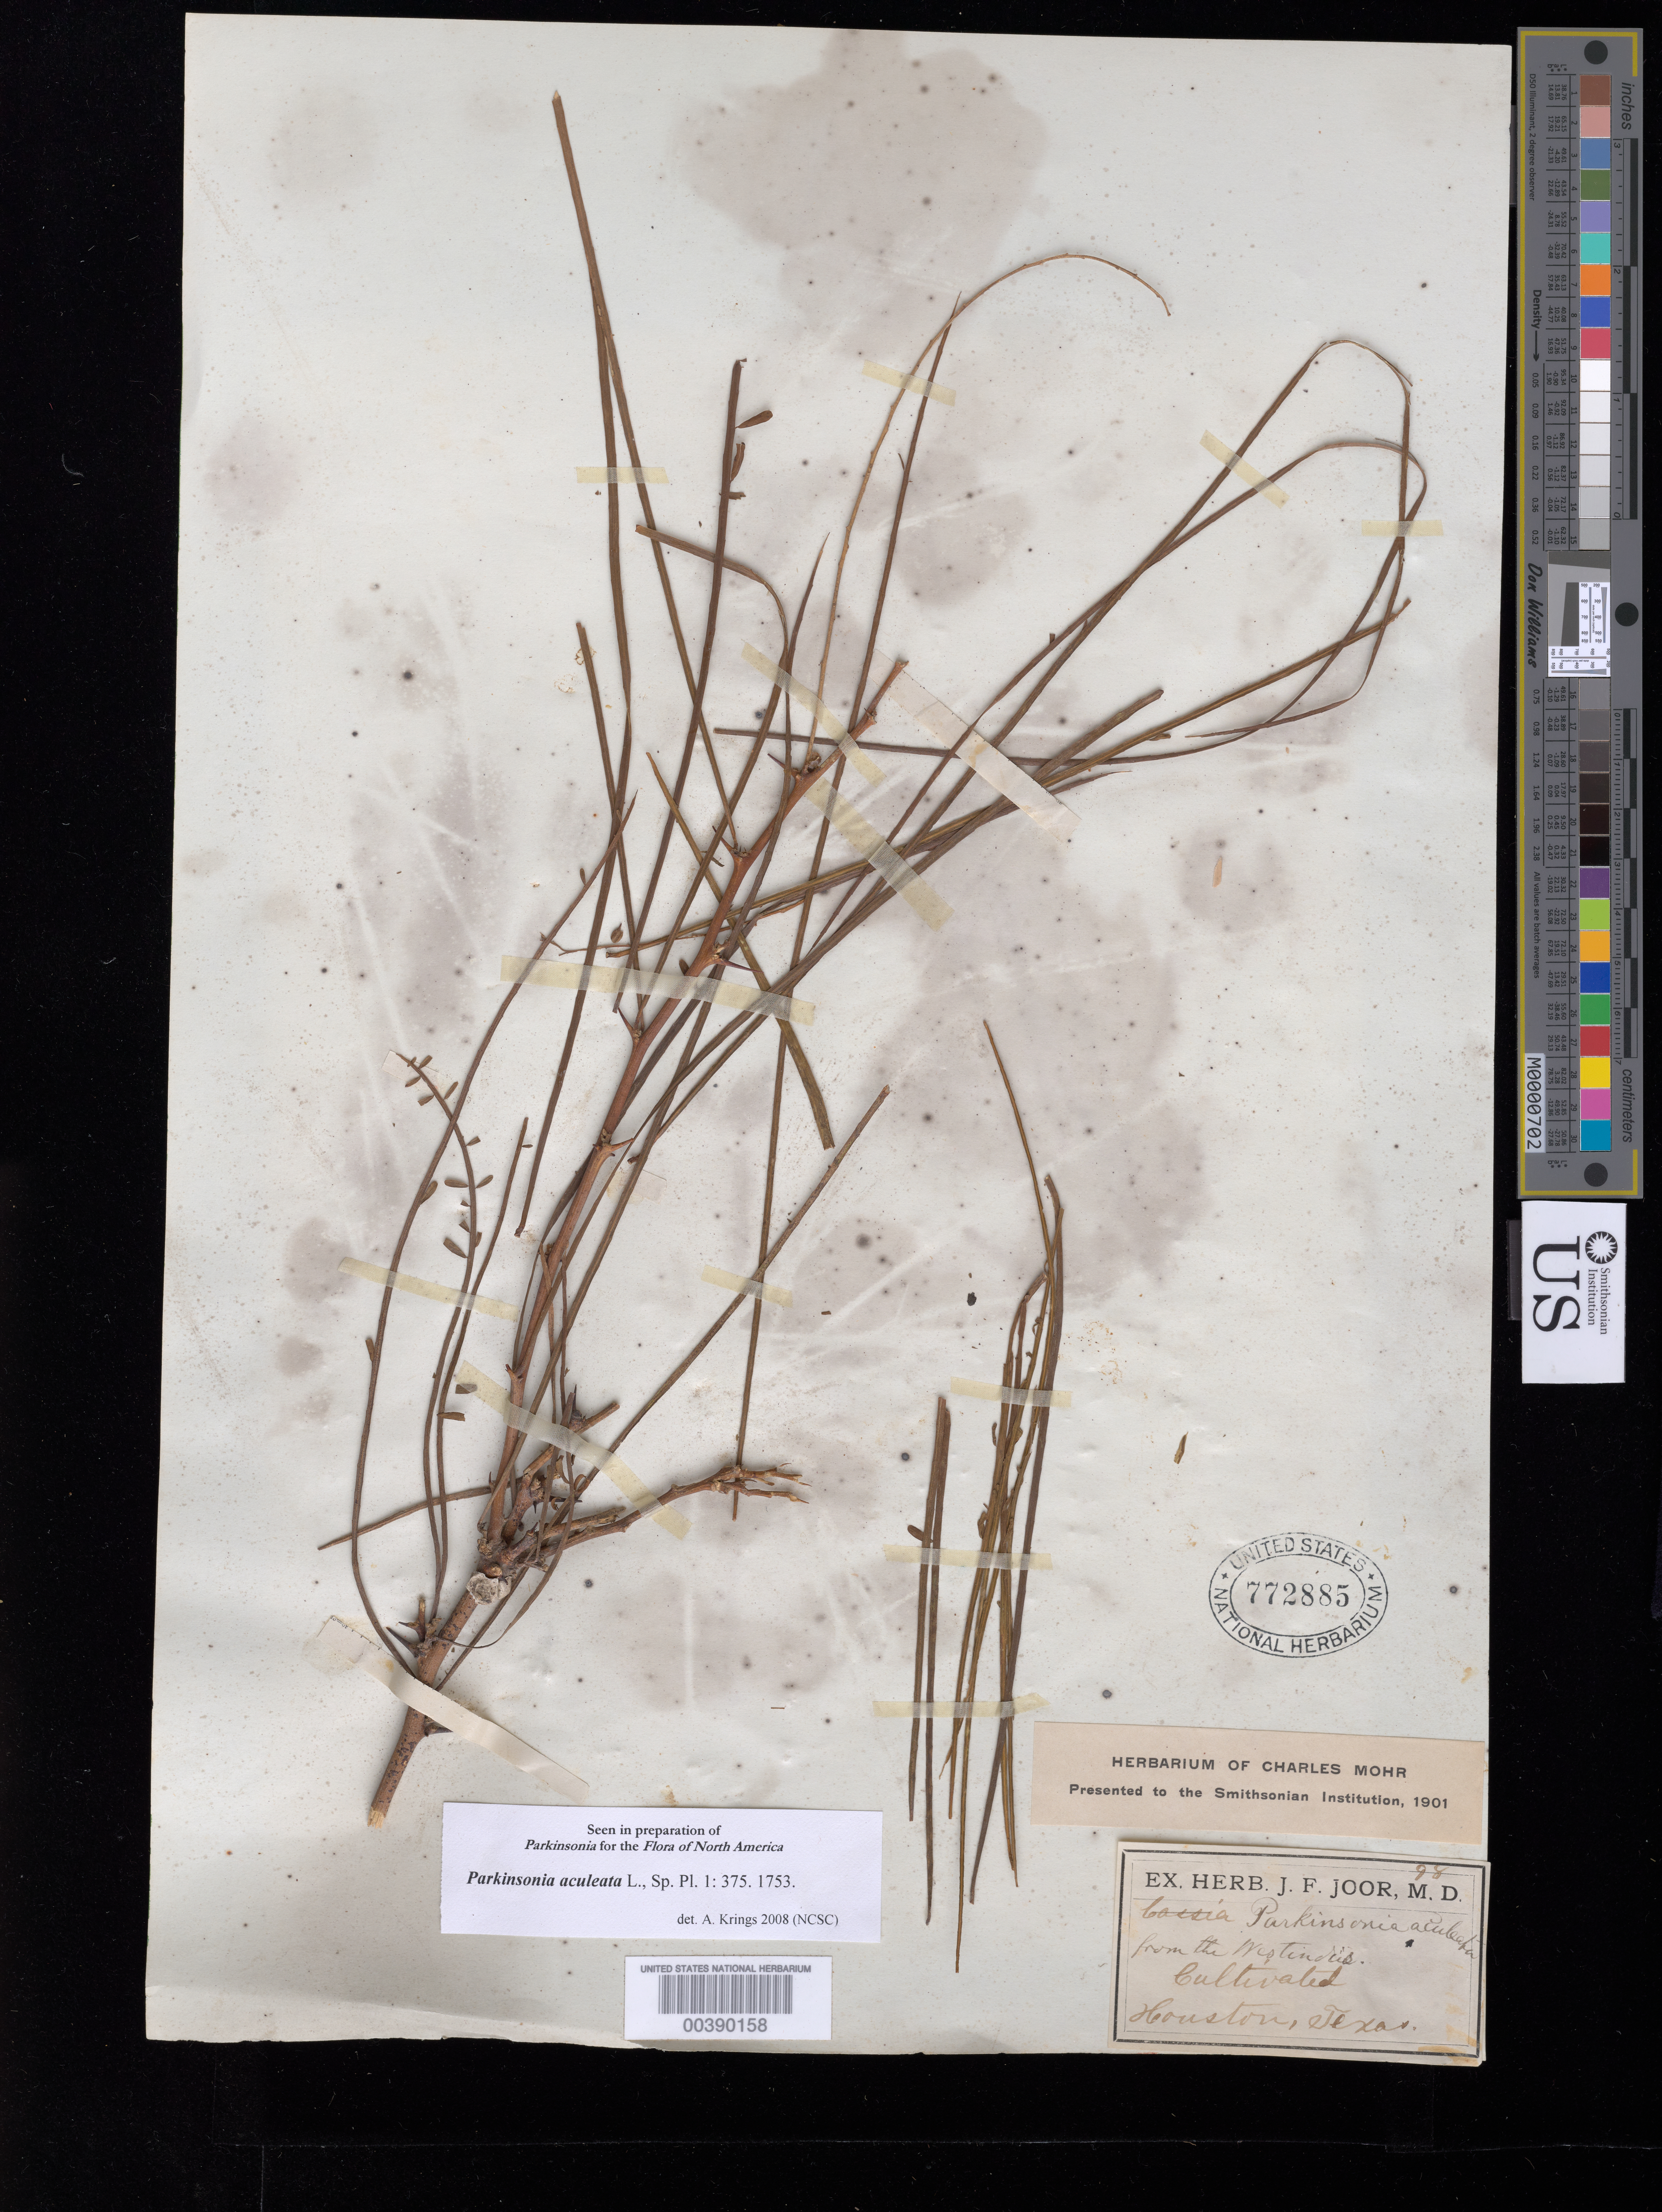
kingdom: Plantae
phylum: Tracheophyta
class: Magnoliopsida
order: Fabales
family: Fabaceae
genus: Parkinsonia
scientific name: Parkinsonia aculeata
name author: L.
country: United States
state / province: Texas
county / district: Harris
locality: Houston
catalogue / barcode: US 772885